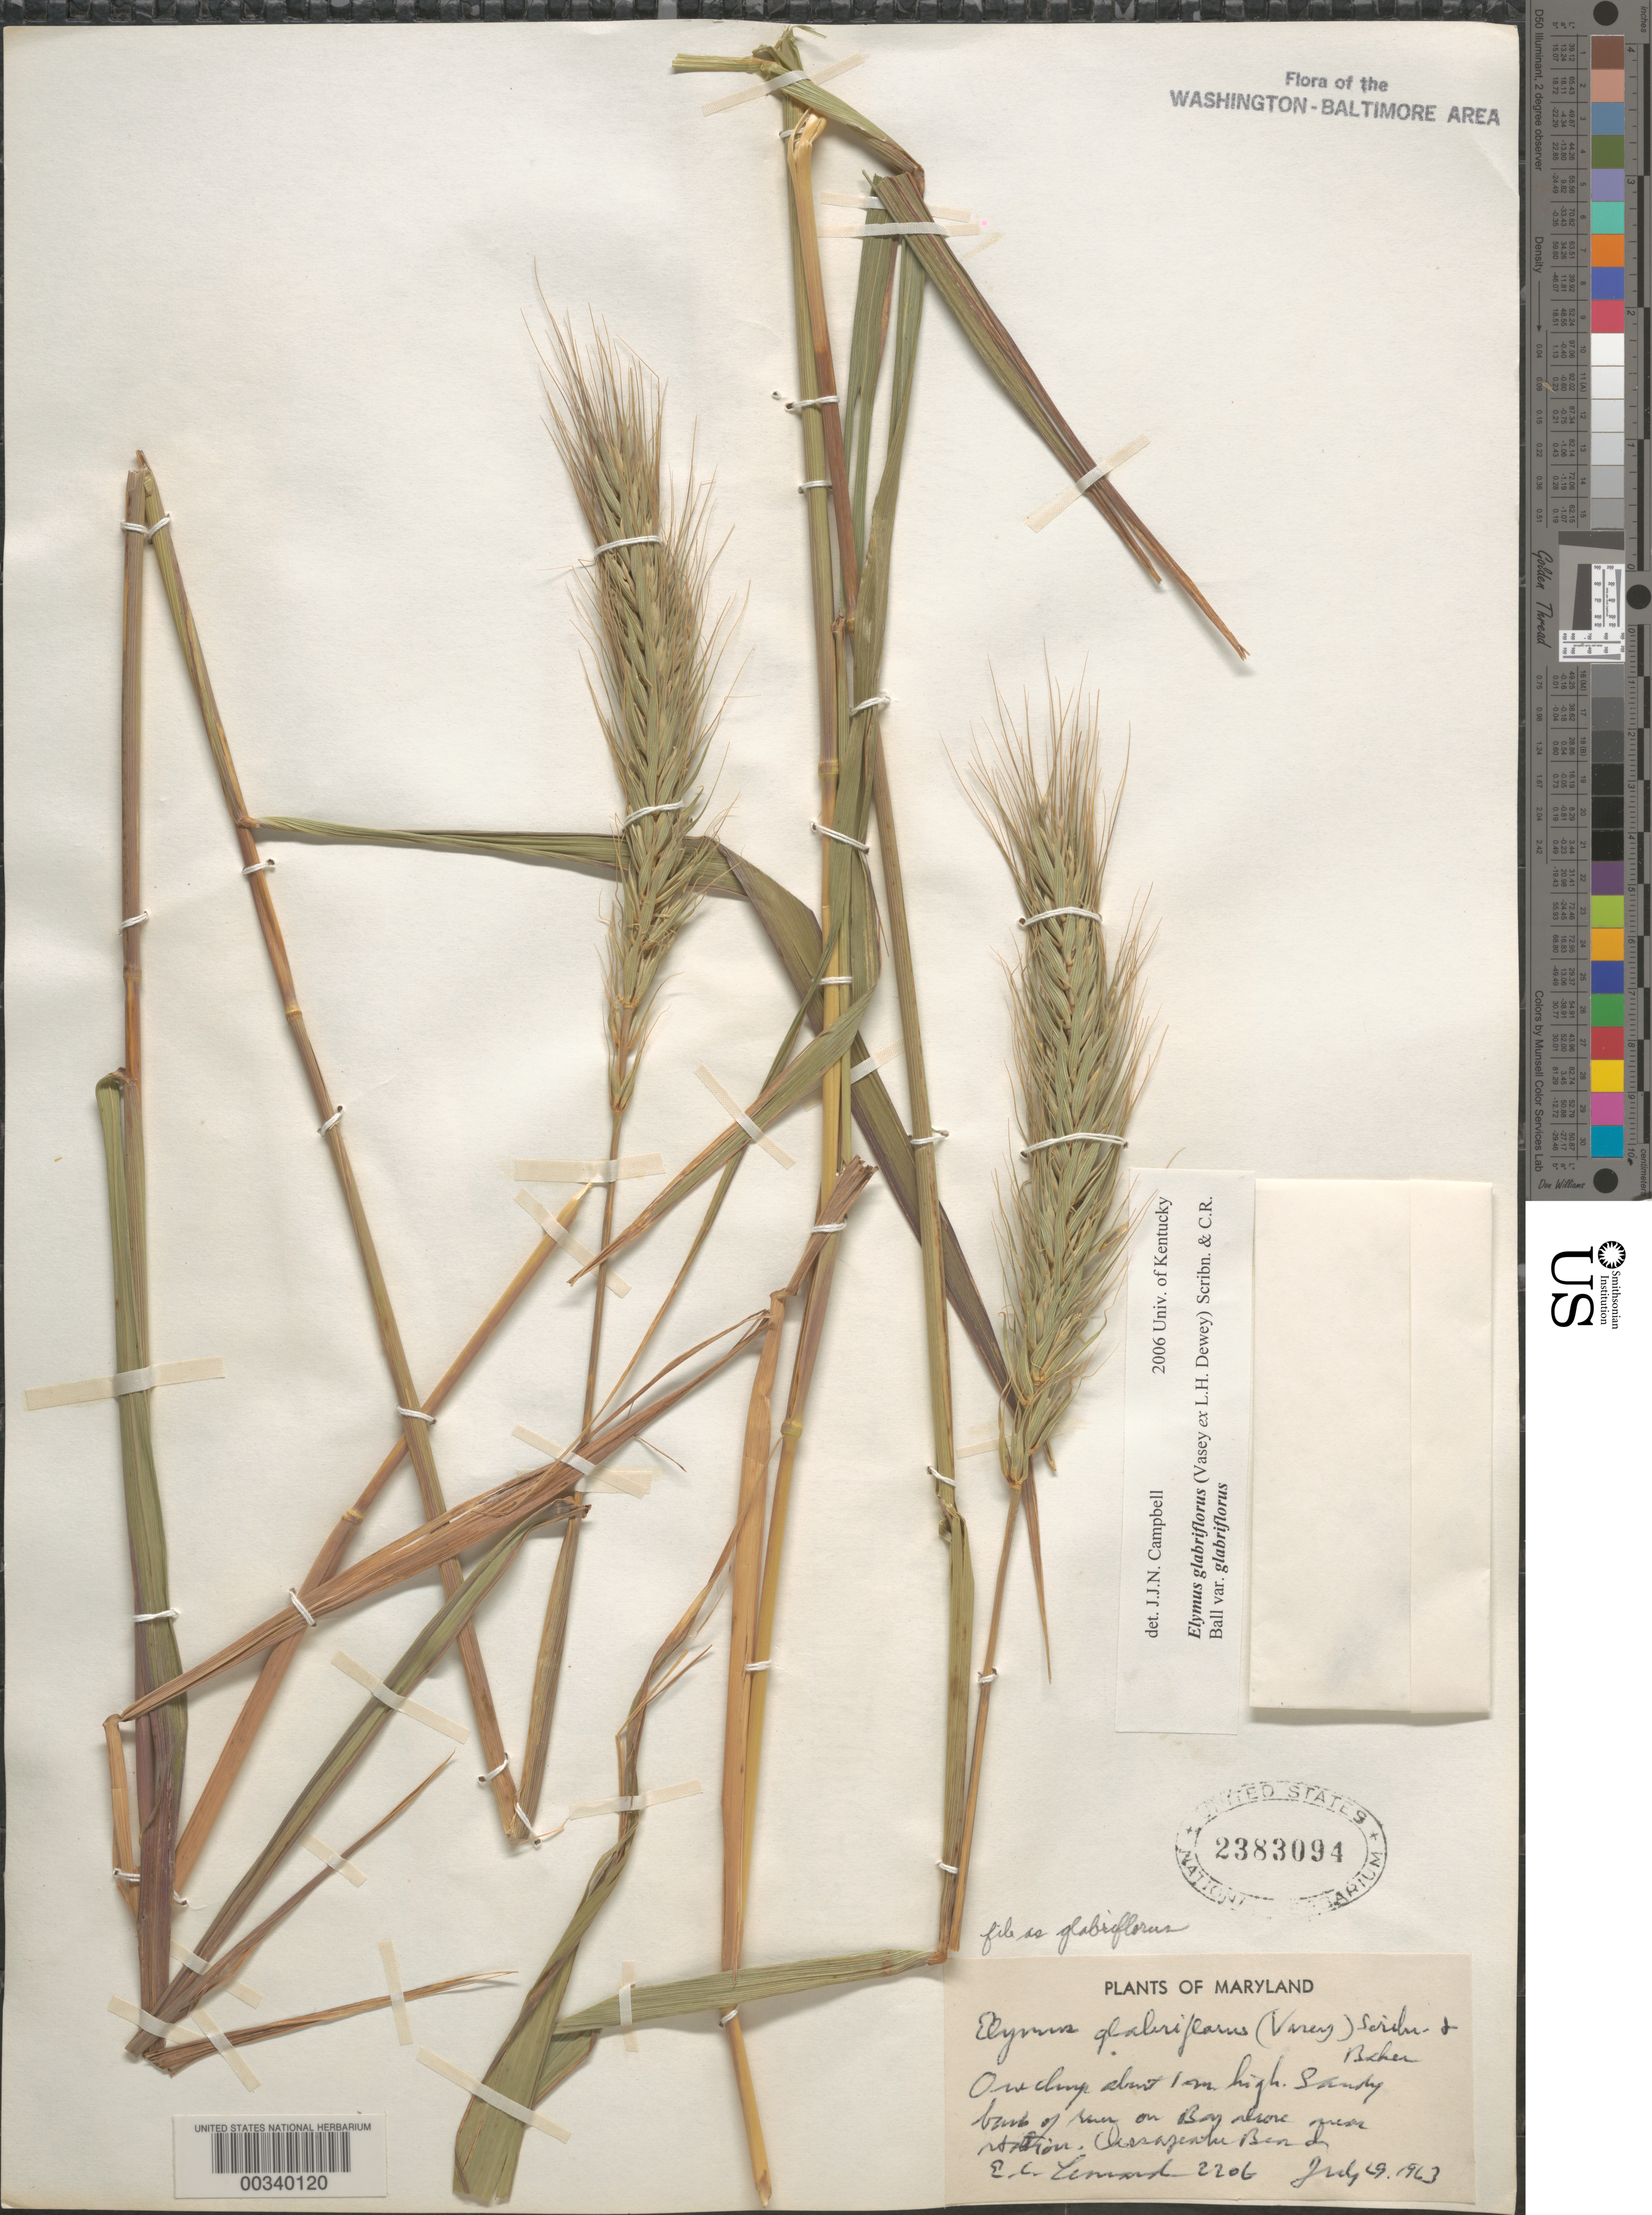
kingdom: Plantae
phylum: Tracheophyta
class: Liliopsida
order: Poales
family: Poaceae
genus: Elymus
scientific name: Elymus glabriflorus var. glabriflorus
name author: (Vasey ex L.H. Dewey) Scribn. & C.R. Ball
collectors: E. C. Leonard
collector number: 2206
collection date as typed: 29 Jul 1963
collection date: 1963-07-29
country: United States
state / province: Maryland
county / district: Calvert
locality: Chesapeake Beach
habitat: Sandy bank of river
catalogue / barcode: US 2383094